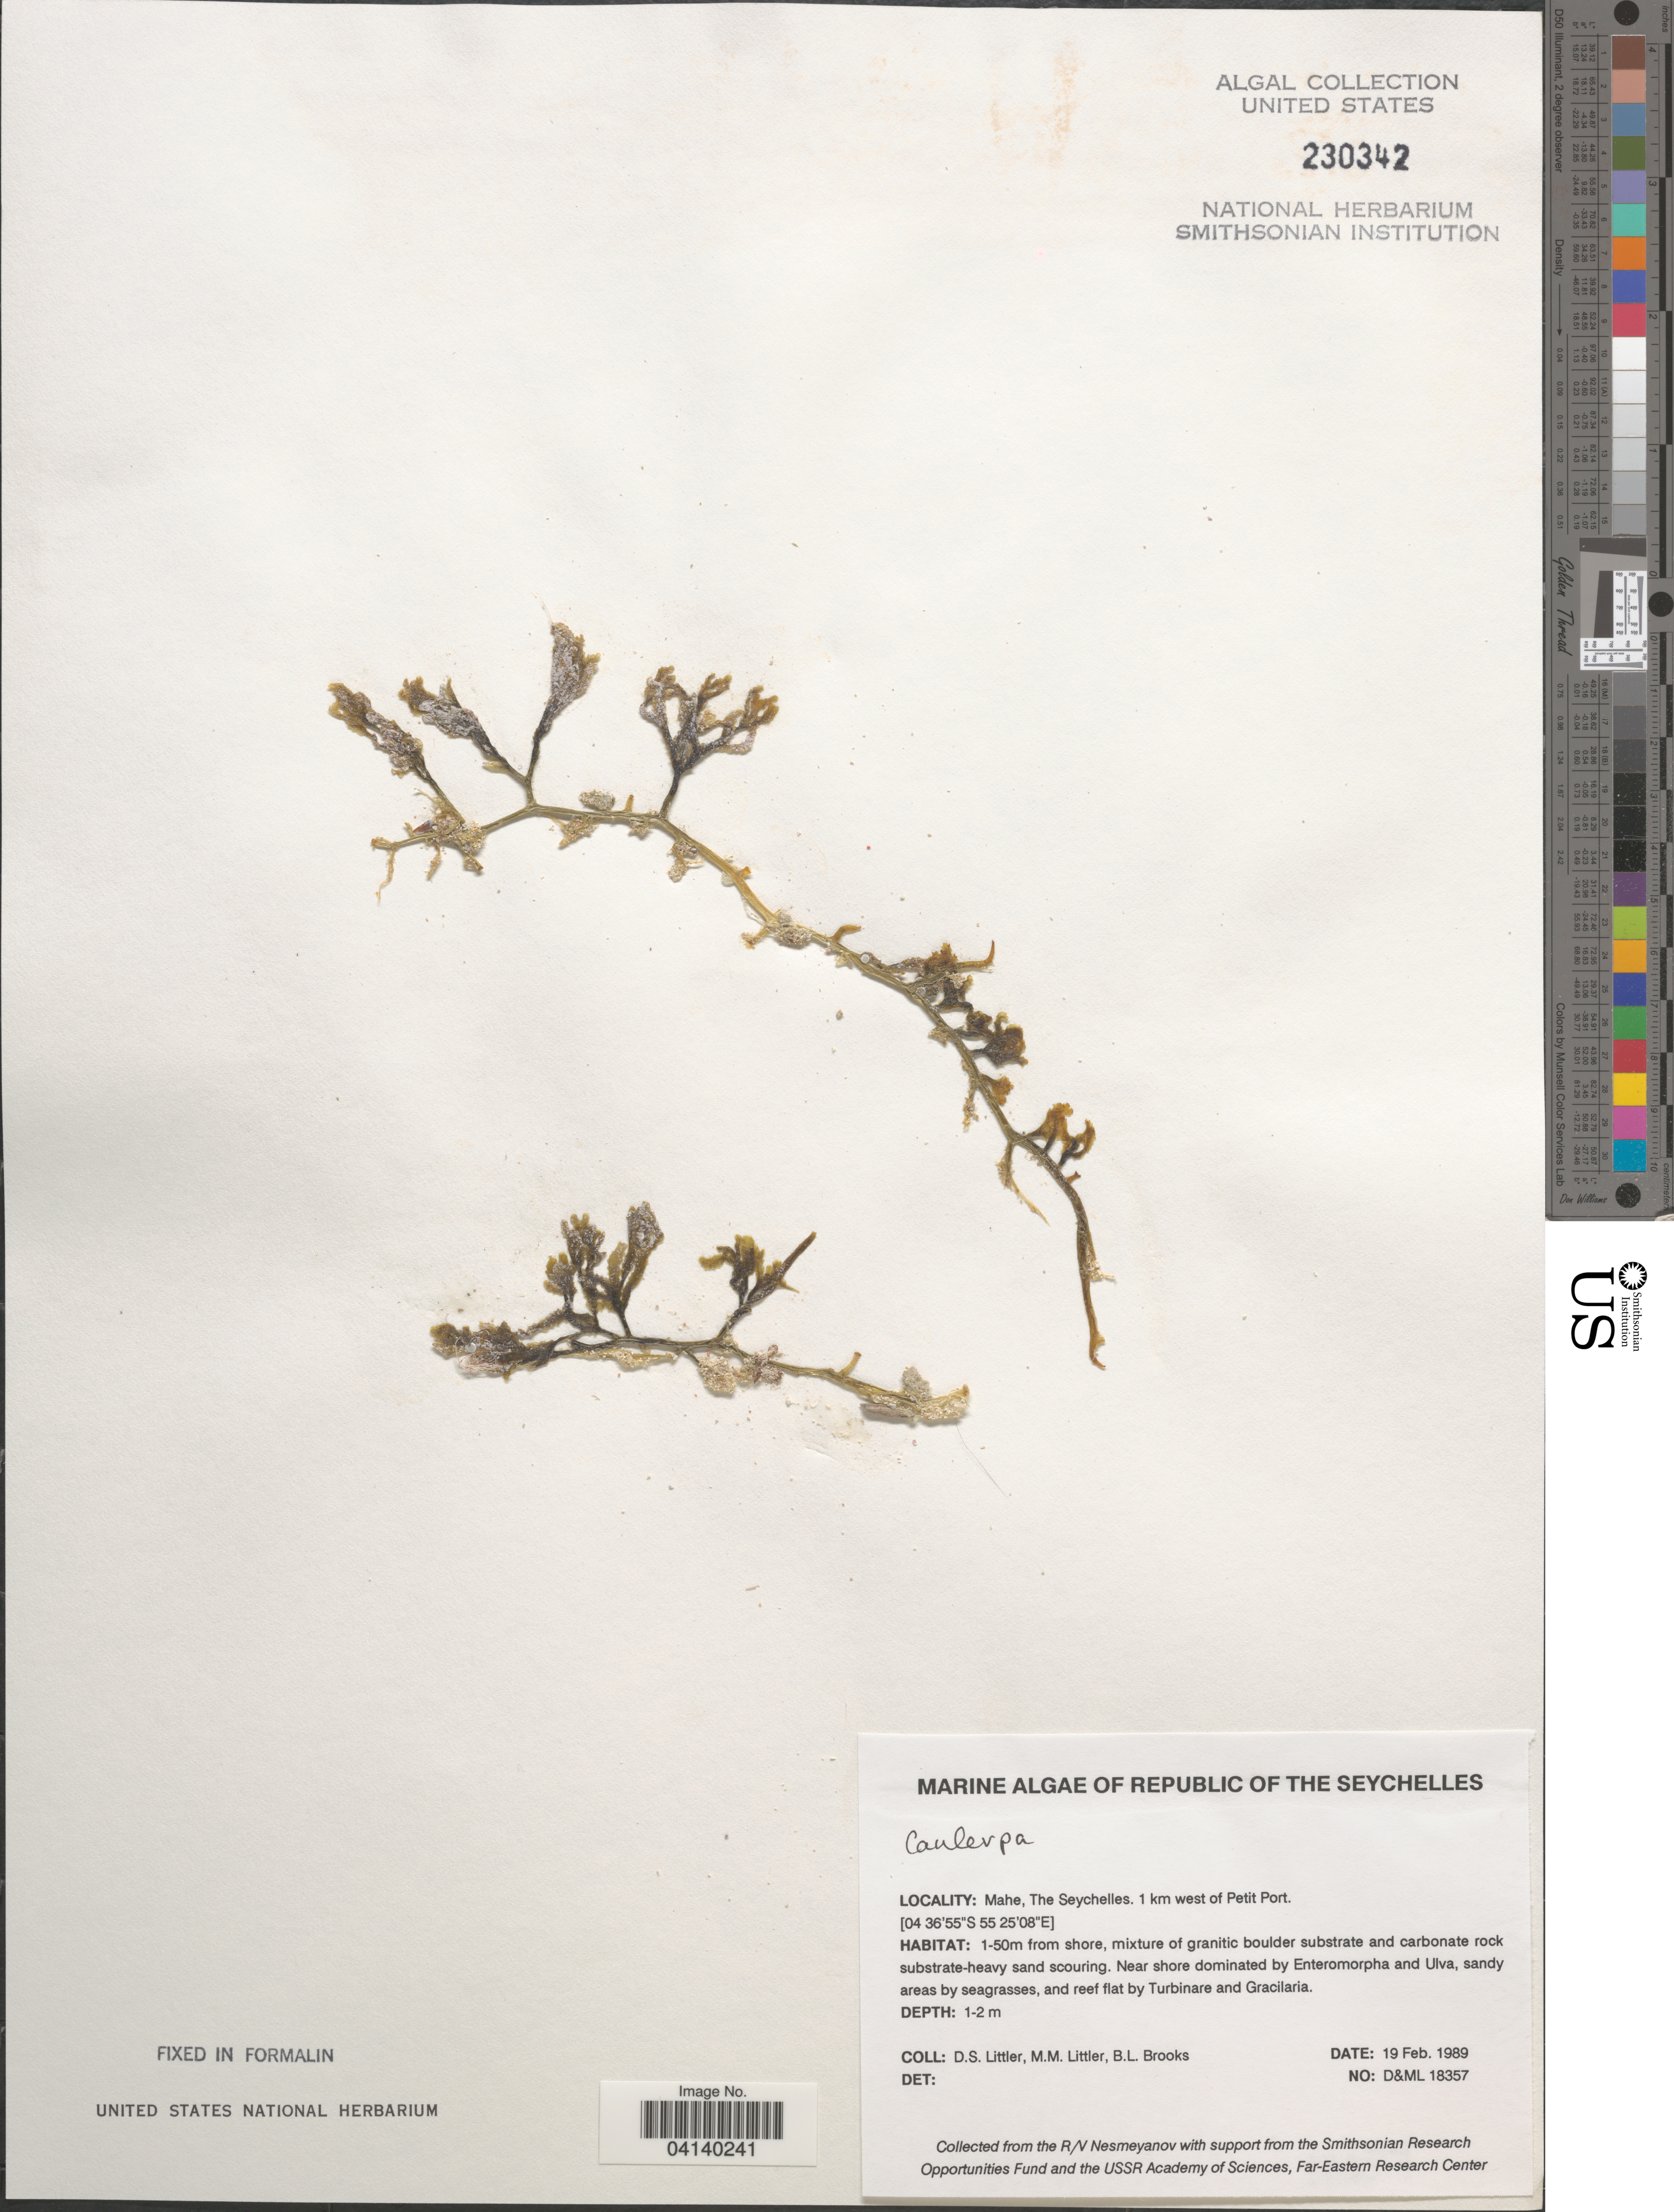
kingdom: Plantae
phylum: Chlorophyta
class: Ulvophyceae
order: Bryopsidales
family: Caulerpaceae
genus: Caulerpa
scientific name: Caulerpa sp.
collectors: D. S. Littler & B. Brooks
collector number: D&ML18357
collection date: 1989-02-19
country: Seychelles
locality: Republic of the Seychelles. Mahe. 1 km west of Petit Port. 1-50m from shore.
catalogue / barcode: US 230342